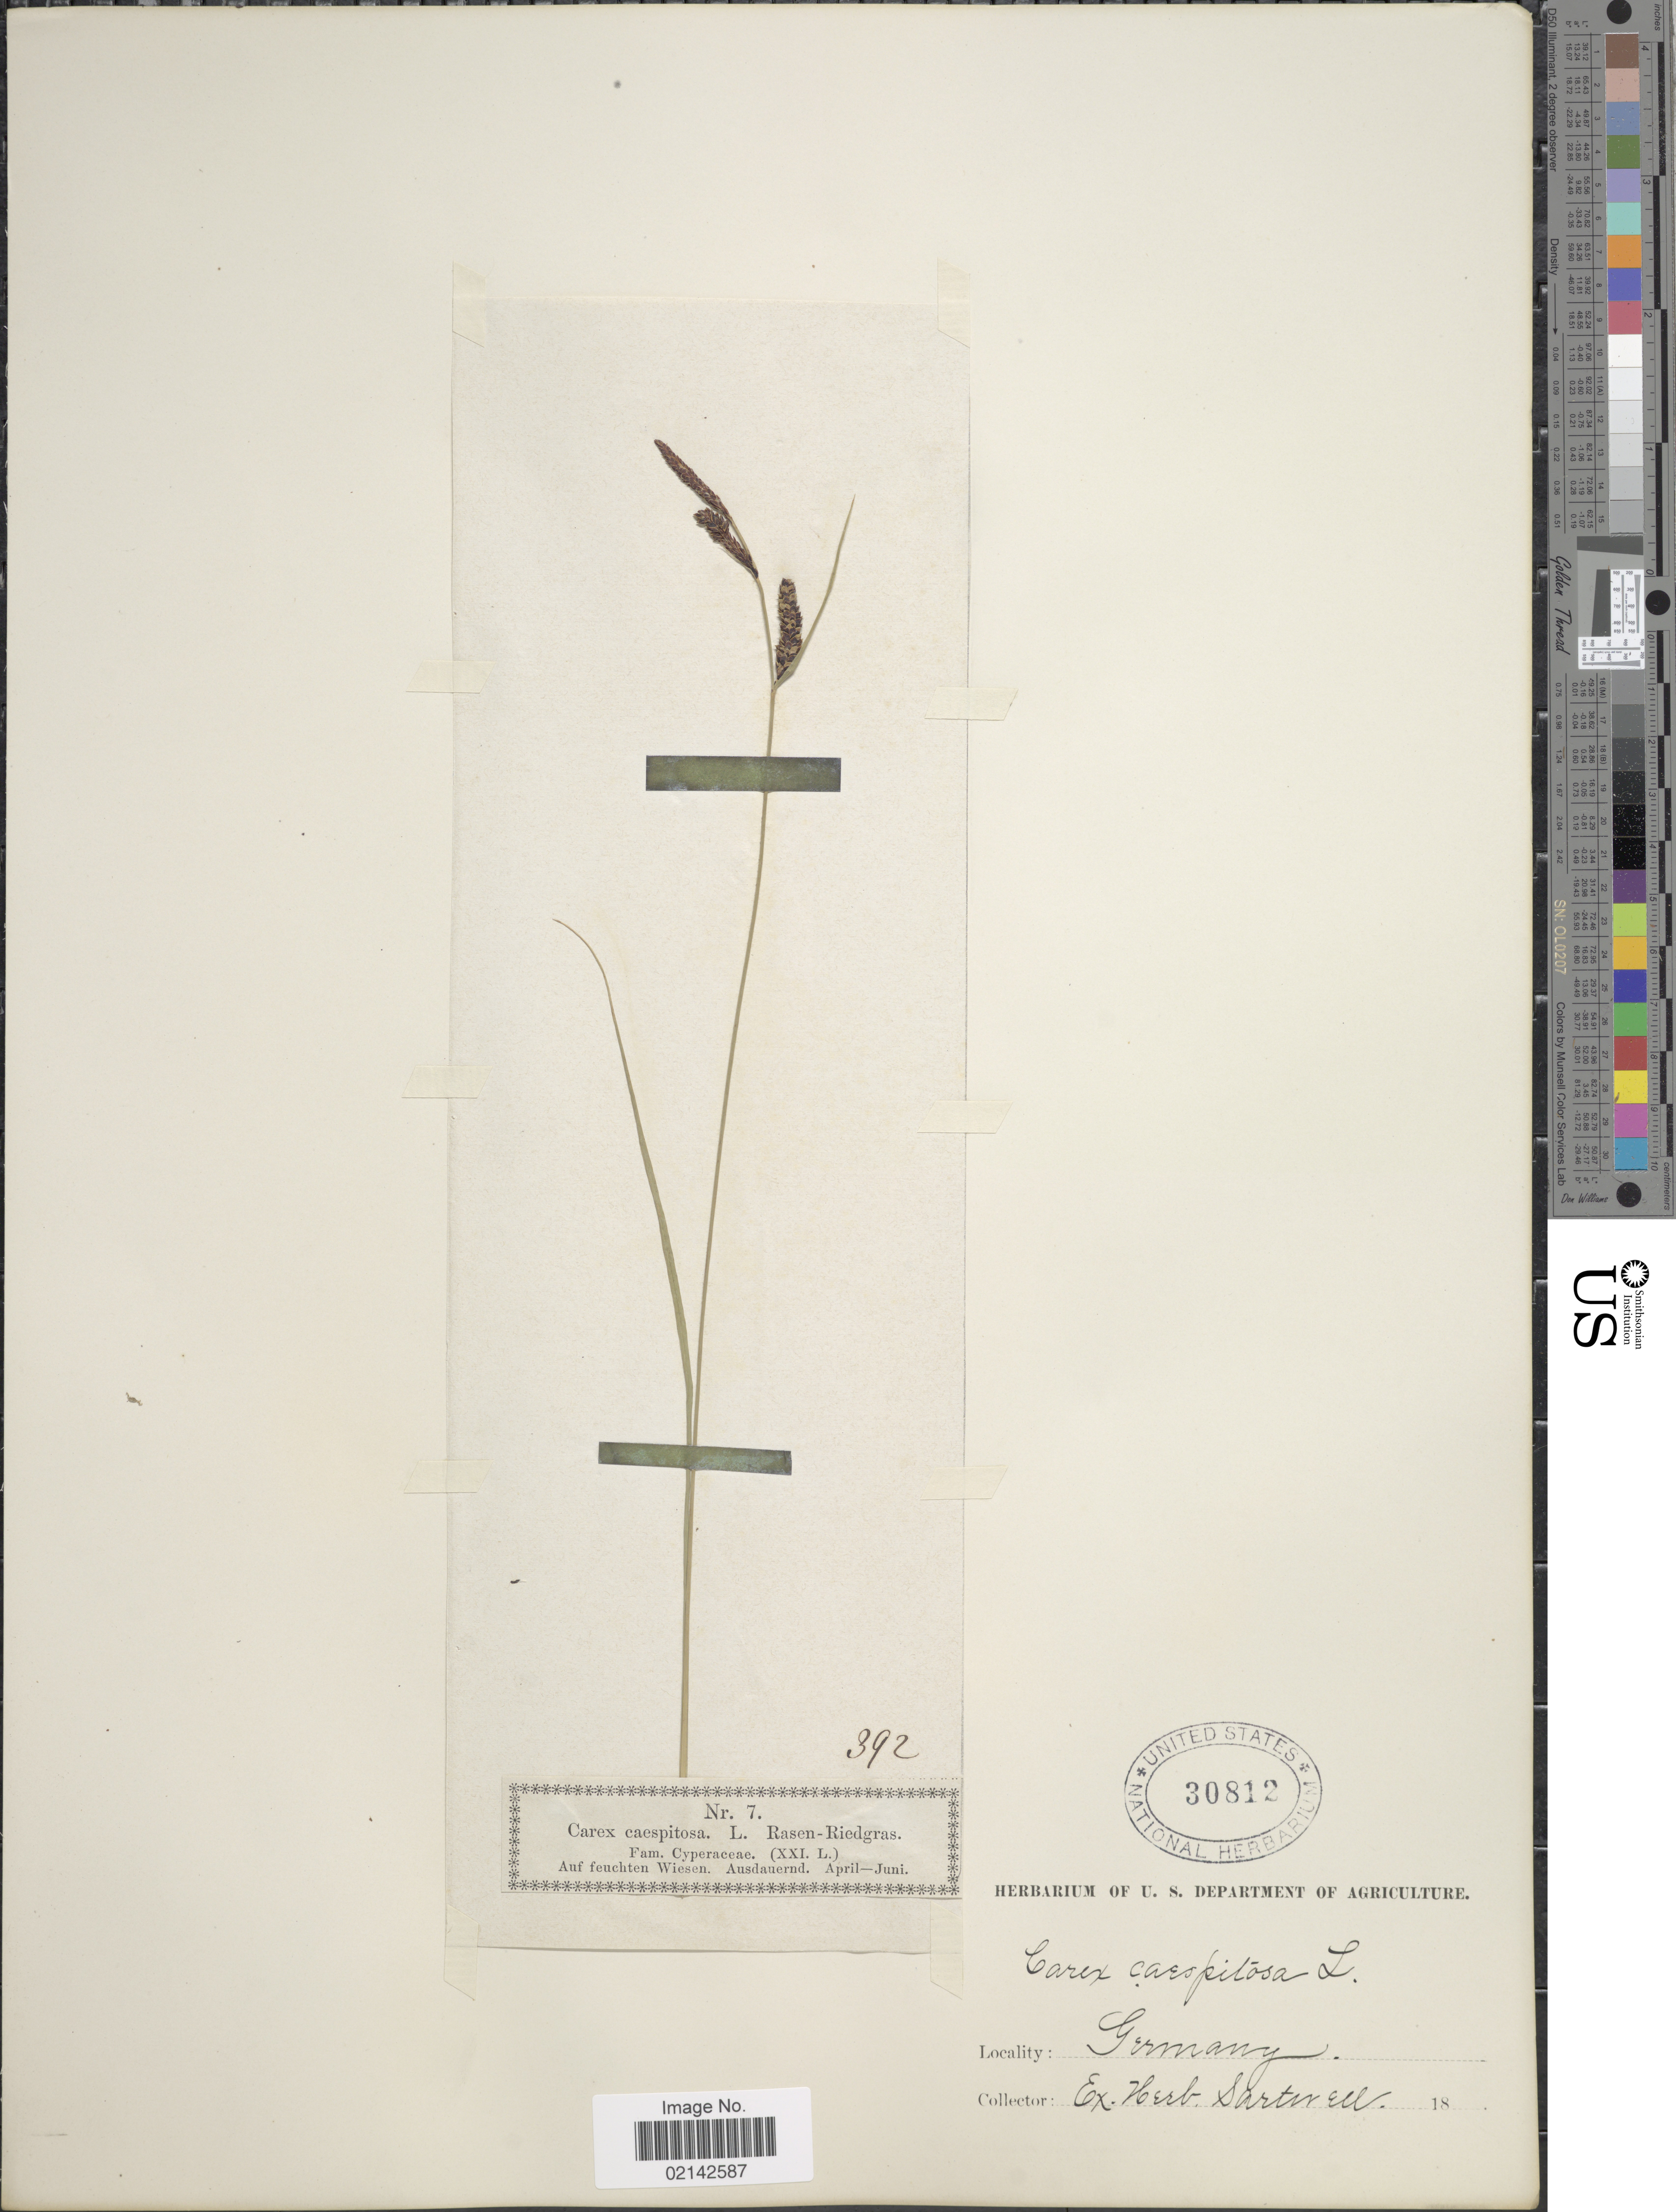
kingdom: Plantae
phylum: Tracheophyta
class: Liliopsida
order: Poales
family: Cyperaceae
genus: Carex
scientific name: Carex cespitosa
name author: L.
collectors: ex herb. Sartwell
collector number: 7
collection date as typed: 18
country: Germany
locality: Auf feuchten Wiesen. Ausdauernd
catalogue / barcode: US 30812